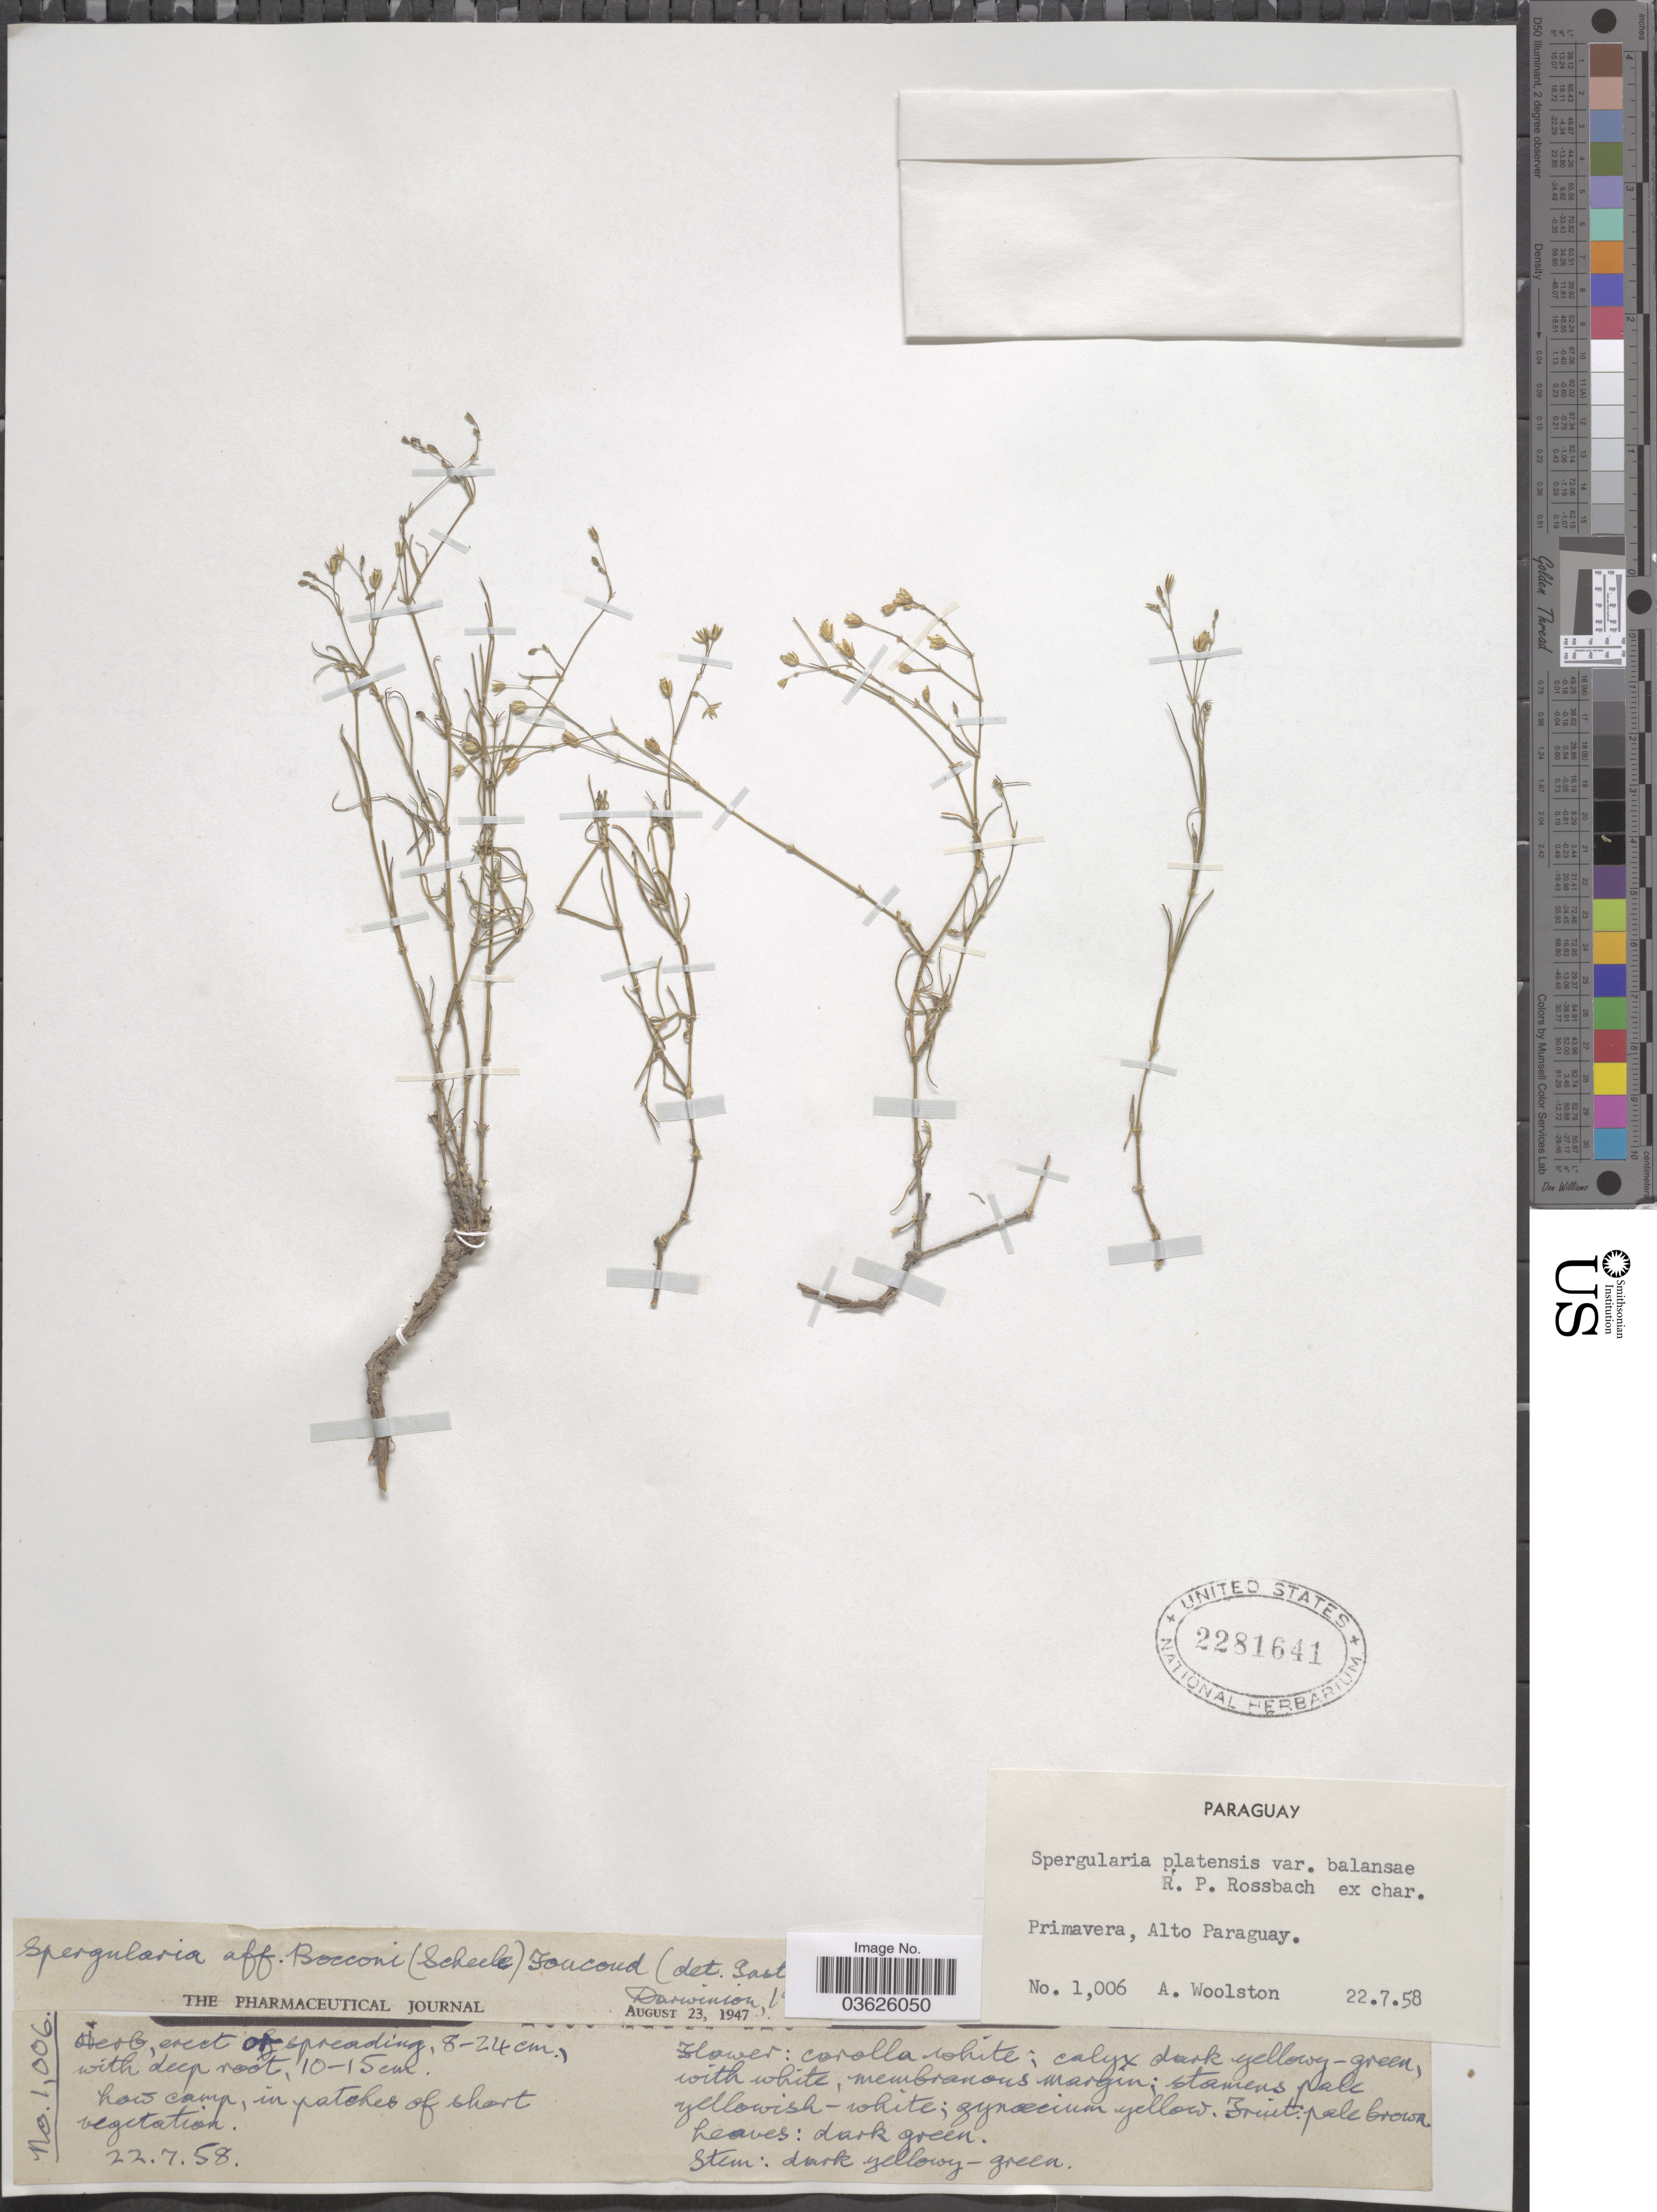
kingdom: Plantae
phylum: Tracheophyta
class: Magnoliopsida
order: Caryophyllales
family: Caryophyllaceae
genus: Spergularia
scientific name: Spergularia platensis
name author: (Cambess.) Fenzl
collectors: A. Woolston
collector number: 1006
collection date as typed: Transcribed d/m/y: 22/7/58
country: Paraguay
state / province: Alto Paraguay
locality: Primavera.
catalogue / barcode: US 2281641